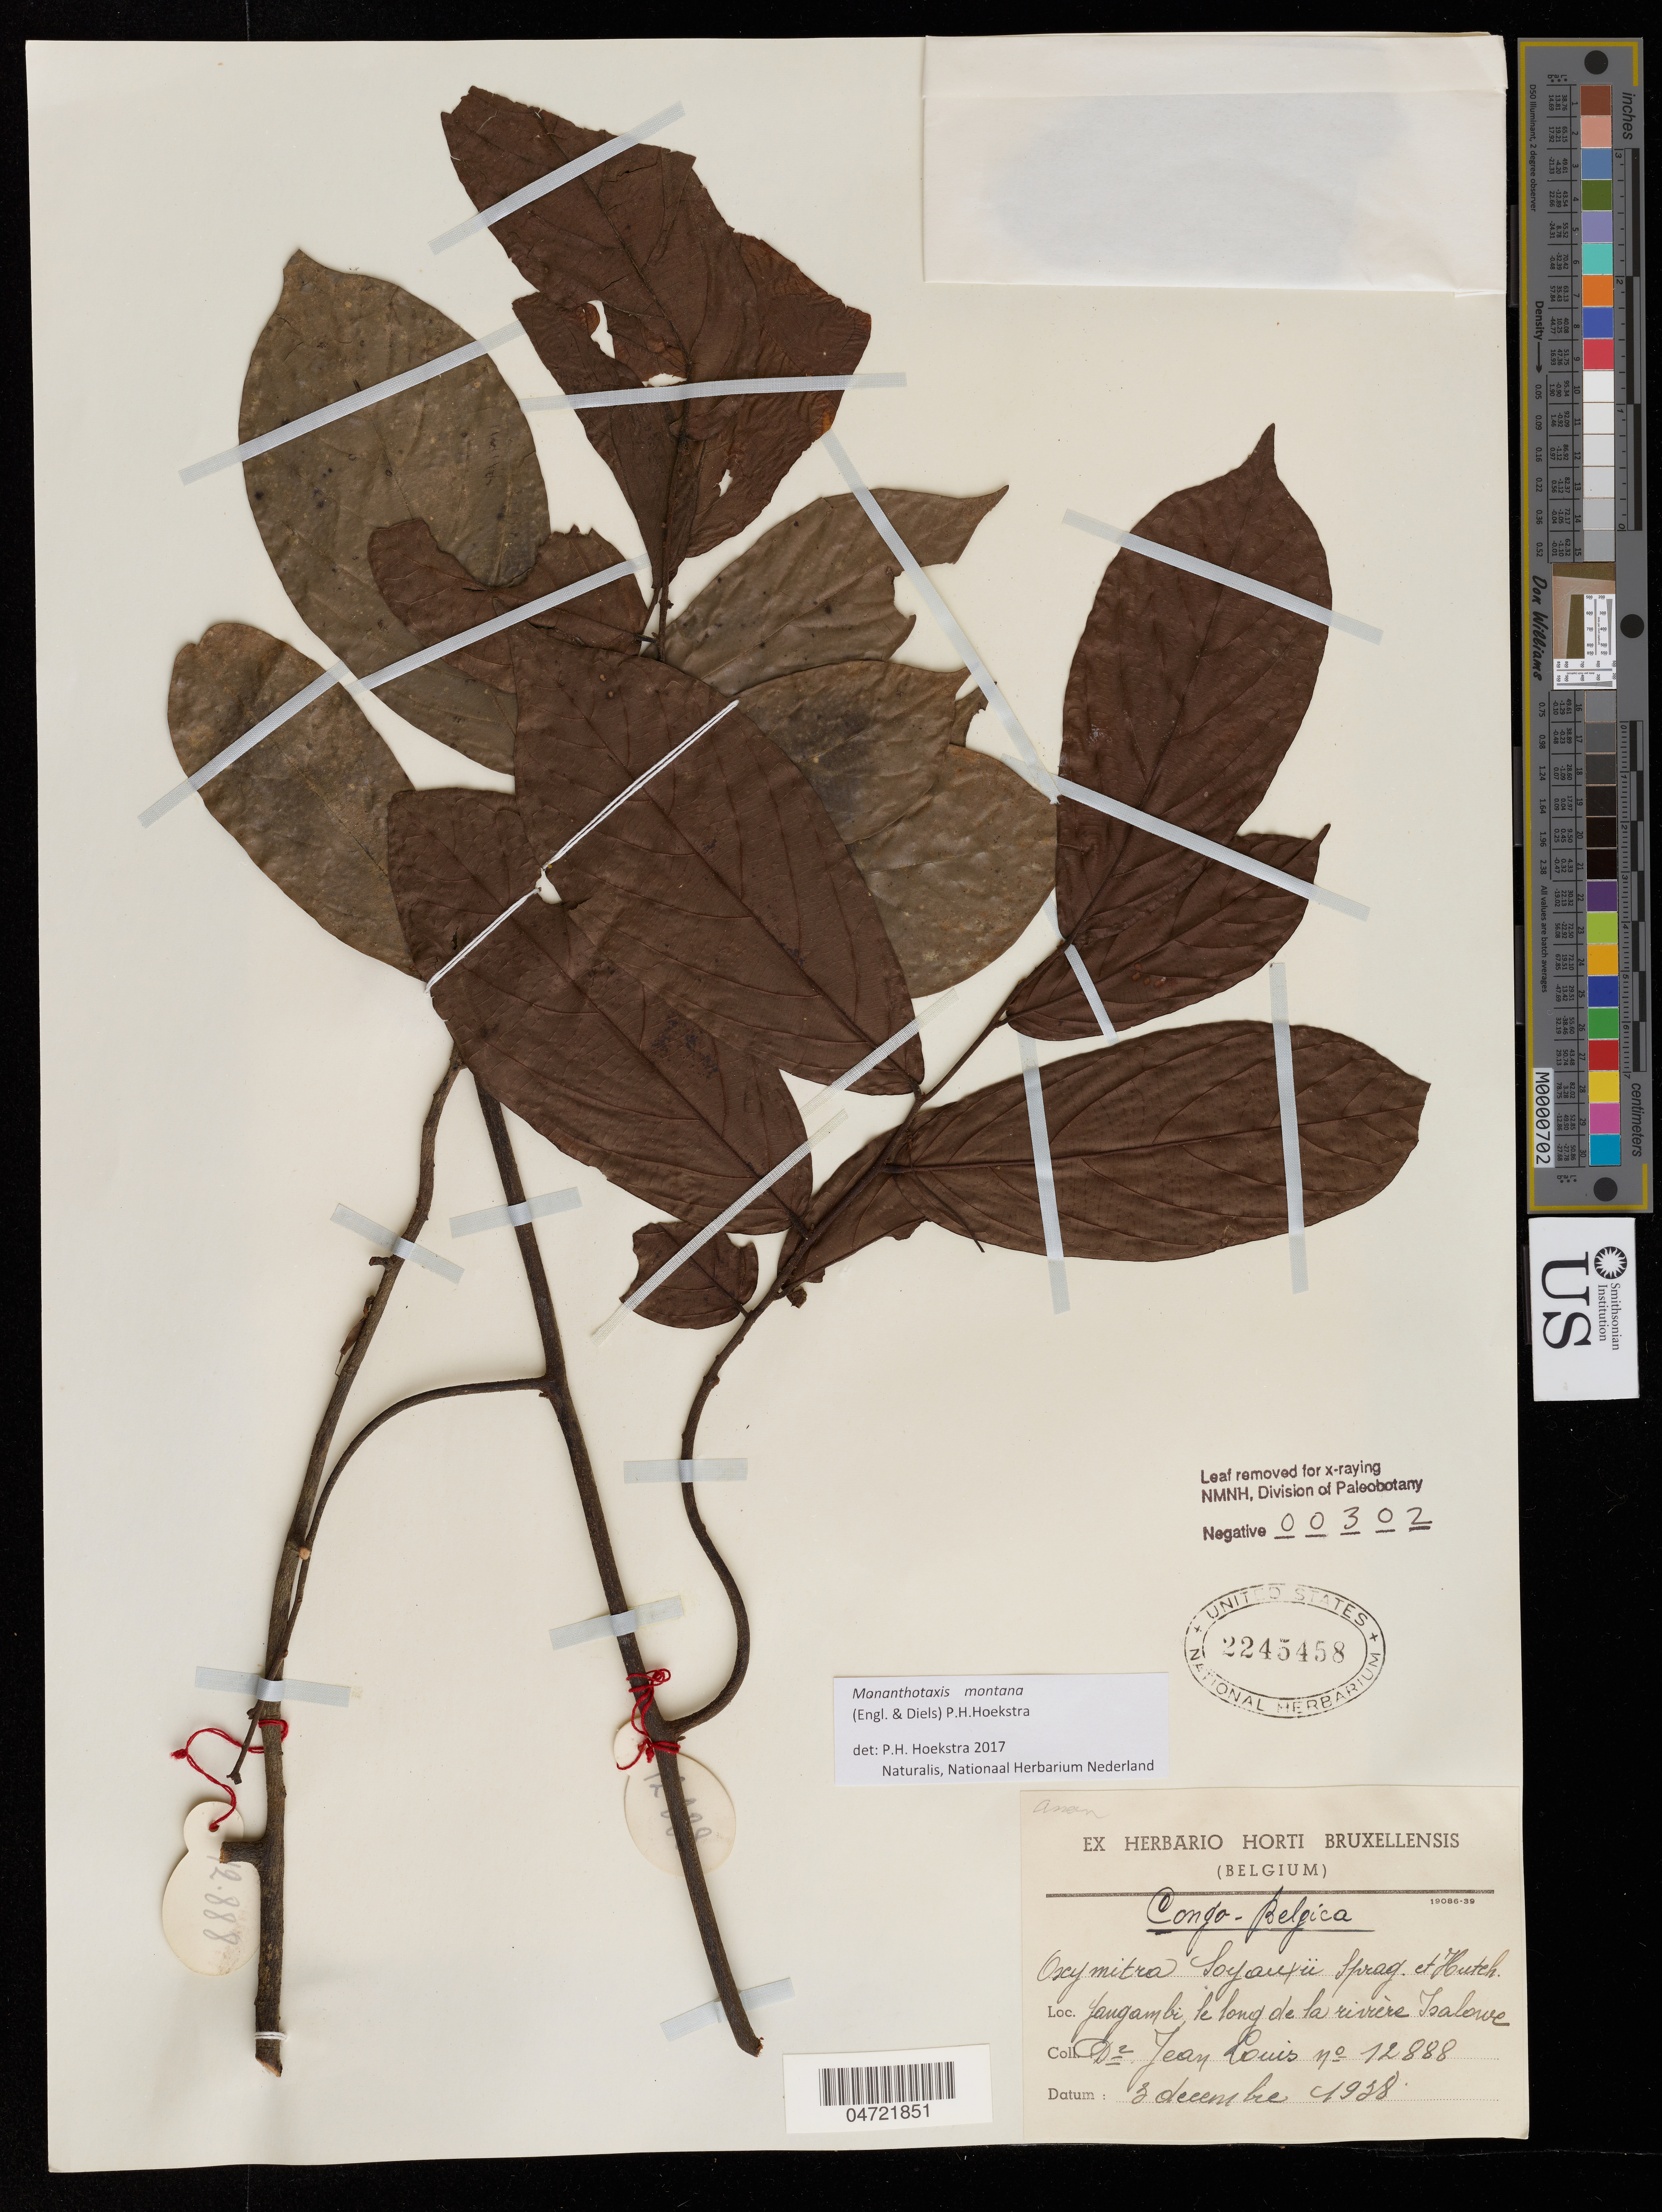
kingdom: Plantae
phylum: Tracheophyta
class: Magnoliopsida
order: Magnoliales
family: Annonaceae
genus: Monanthotaxis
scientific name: Monanthotaxis montana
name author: (Engl. & Diels) P.H. Hoekstra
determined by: Hoekstra, P. H.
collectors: J. Louis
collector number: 12888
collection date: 1938-12-03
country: Congo, Democratic Republic of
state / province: Tshopo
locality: Yangambi, le long de la riviere Tsalowe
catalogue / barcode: US 2245458